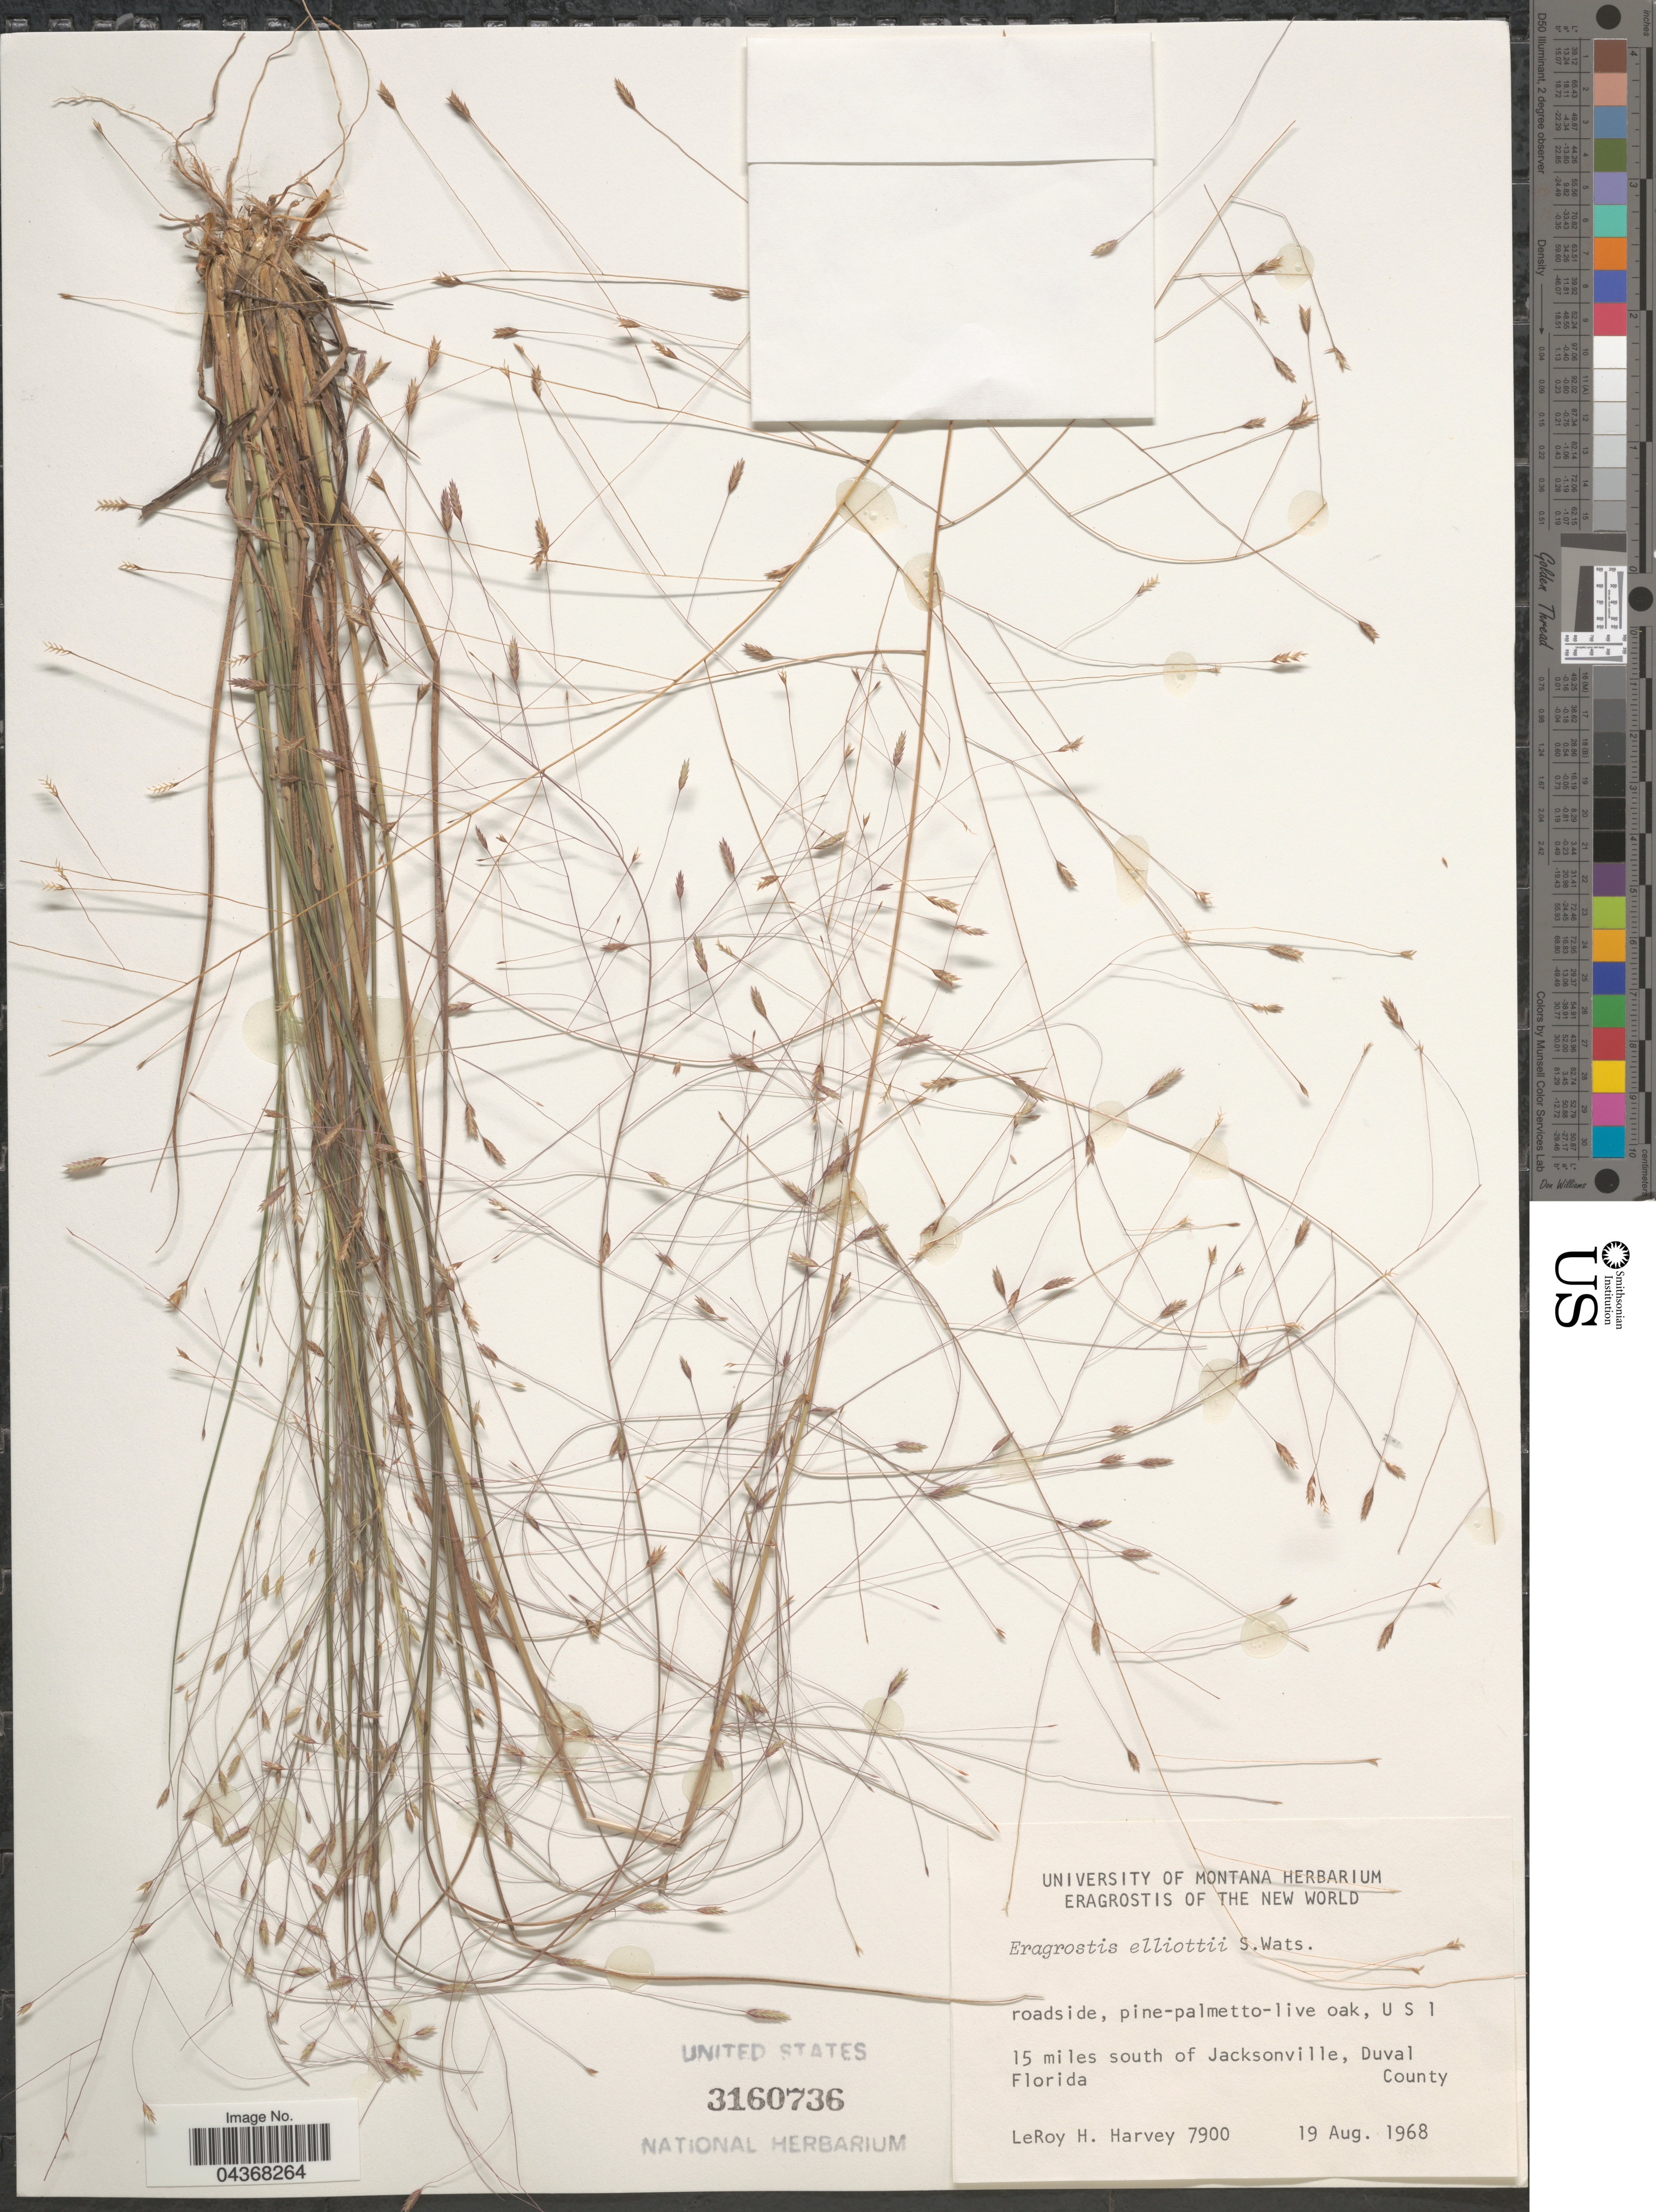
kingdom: Plantae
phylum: Tracheophyta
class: Liliopsida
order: Poales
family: Poaceae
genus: Eragrostis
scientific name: Eragrostis elliottii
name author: S. Watson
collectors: L. H. Harvey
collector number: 7900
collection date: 1968-08-19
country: United States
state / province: Florida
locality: Roadside, pine-palmetto-live oak, U S 1. 15 miles south of Jacksonville, Duval County.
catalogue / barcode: US 3160736